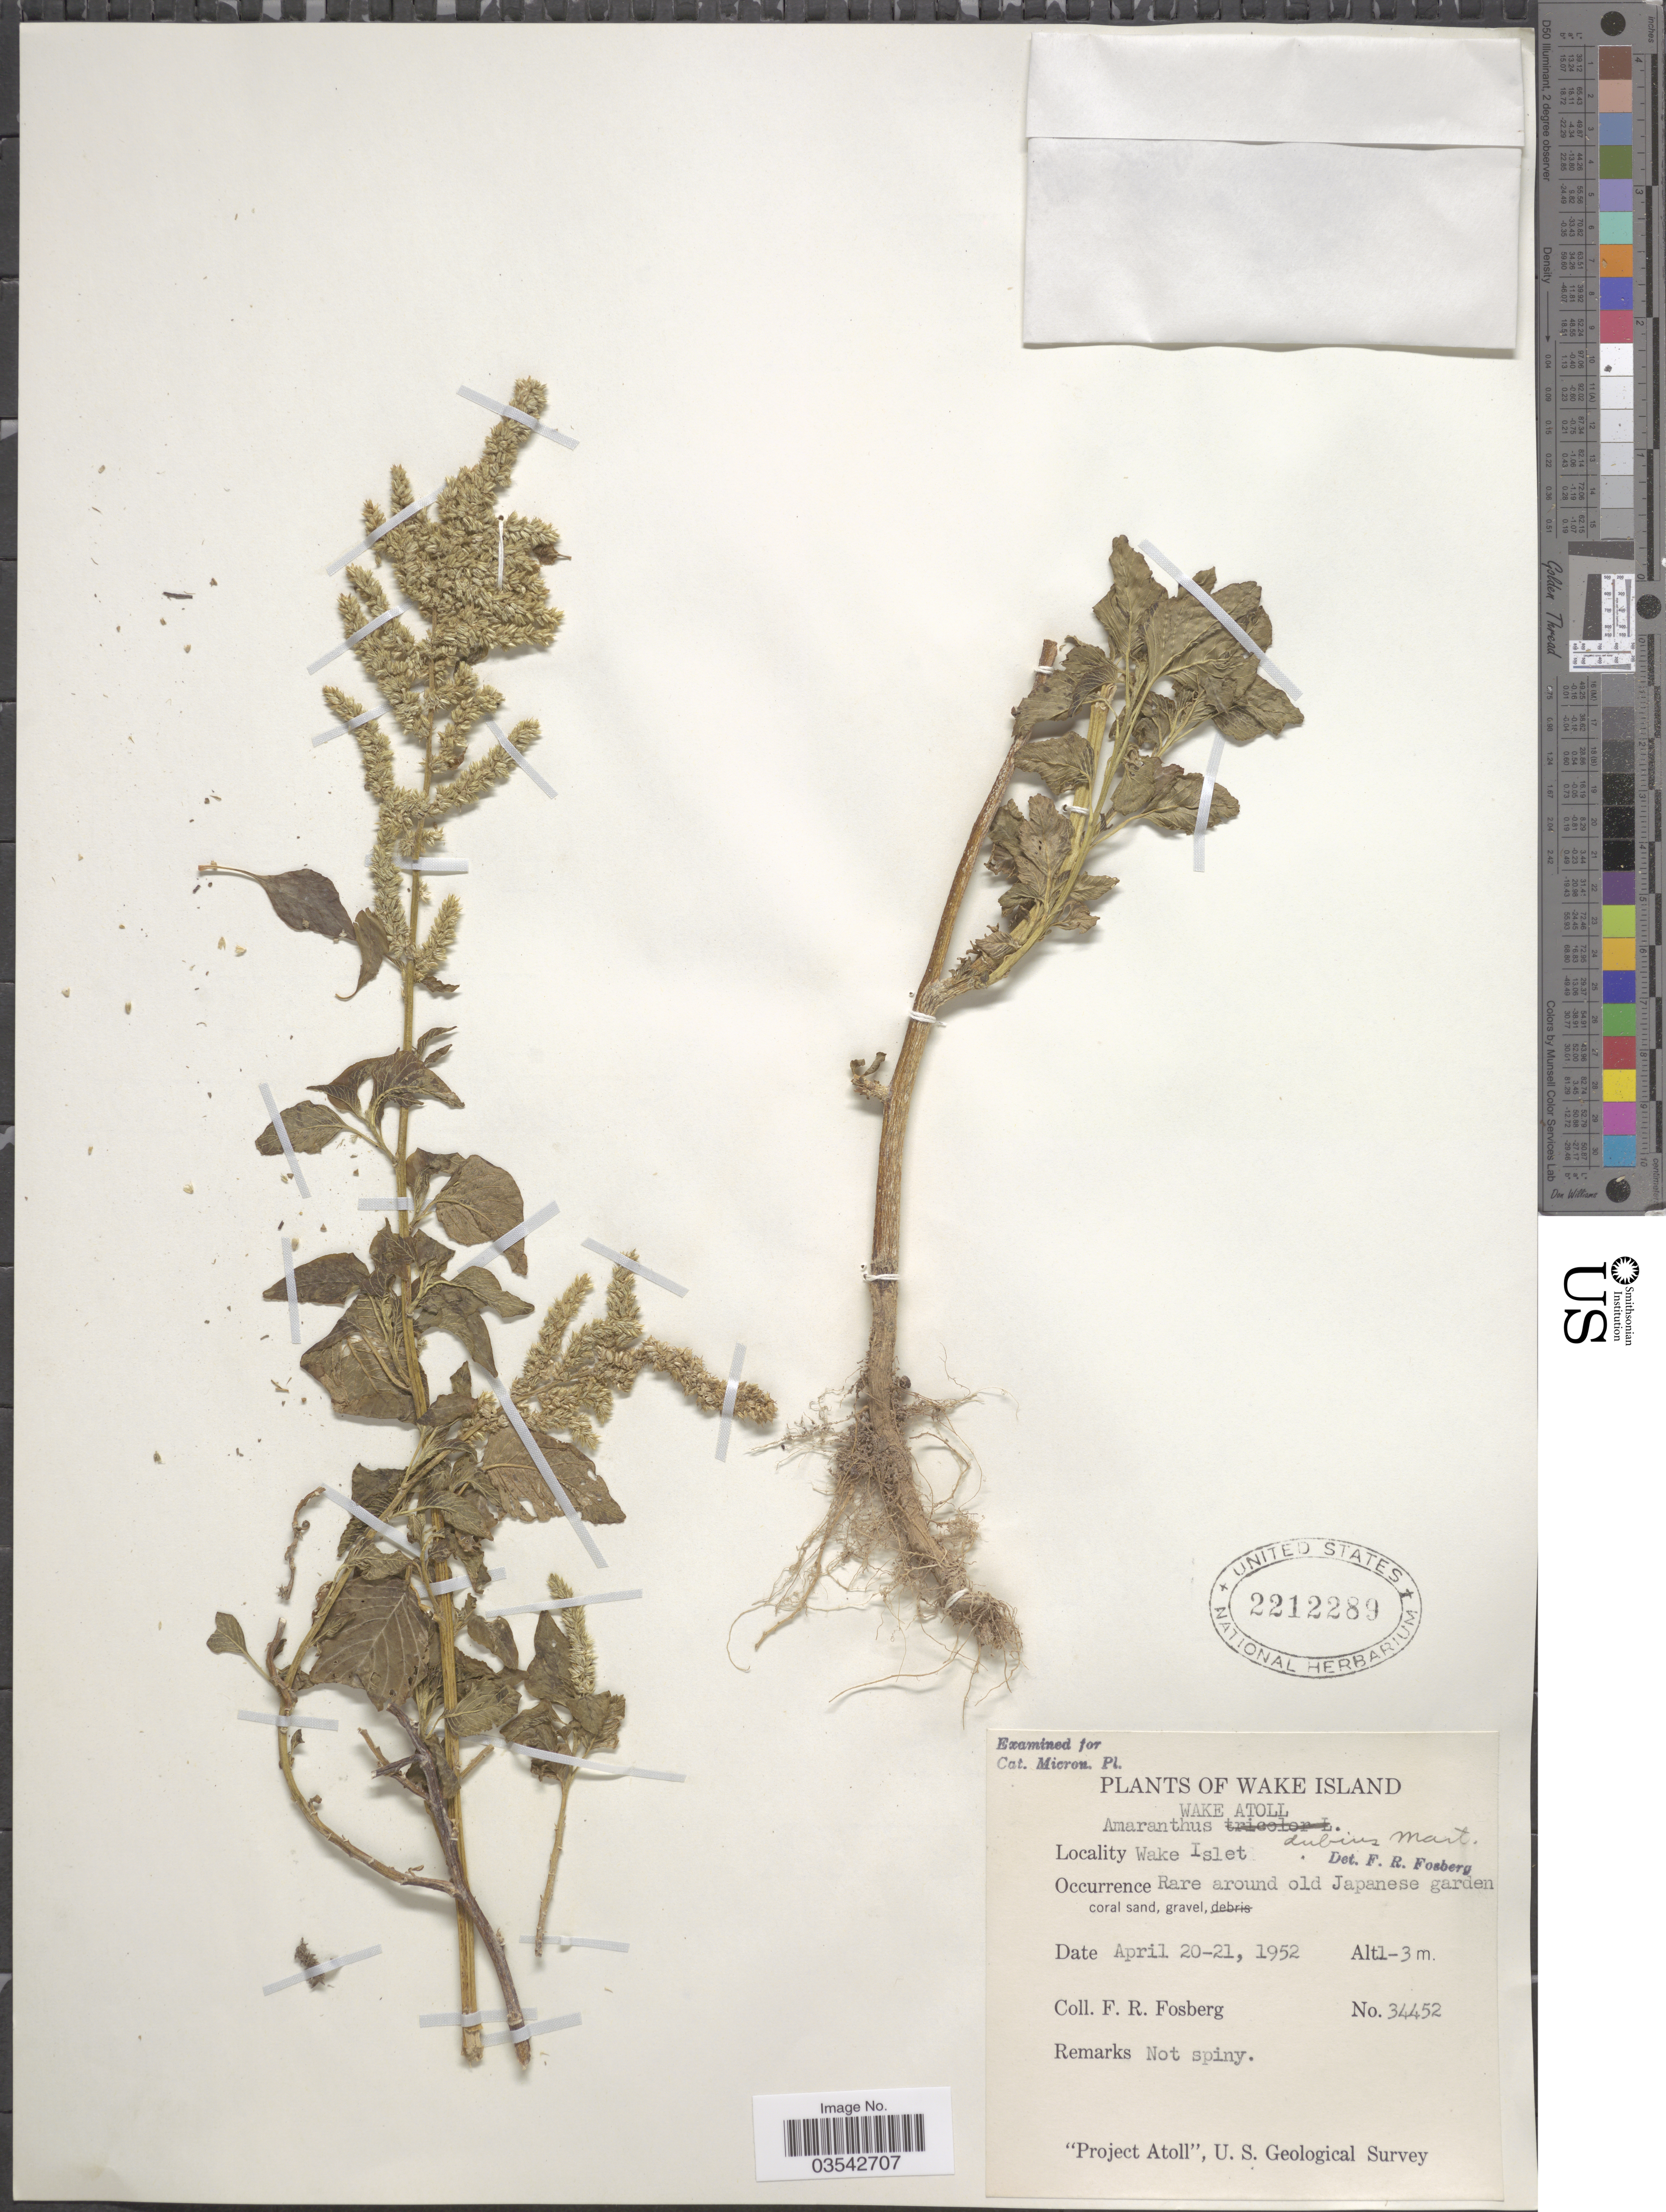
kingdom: Plantae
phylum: Tracheophyta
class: Magnoliopsida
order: Caryophyllales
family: Amaranthaceae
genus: Amaranthus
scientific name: Amaranthus dubius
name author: Mart. ex Thell.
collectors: F. R. Fosberg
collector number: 34452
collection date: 1952-04-20/1952-04-21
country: U.S. Administered Pacific Islands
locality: Wake Island. Wake Atoll. Wake Islet. Around old Japanese garden.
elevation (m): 1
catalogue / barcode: US 2212289